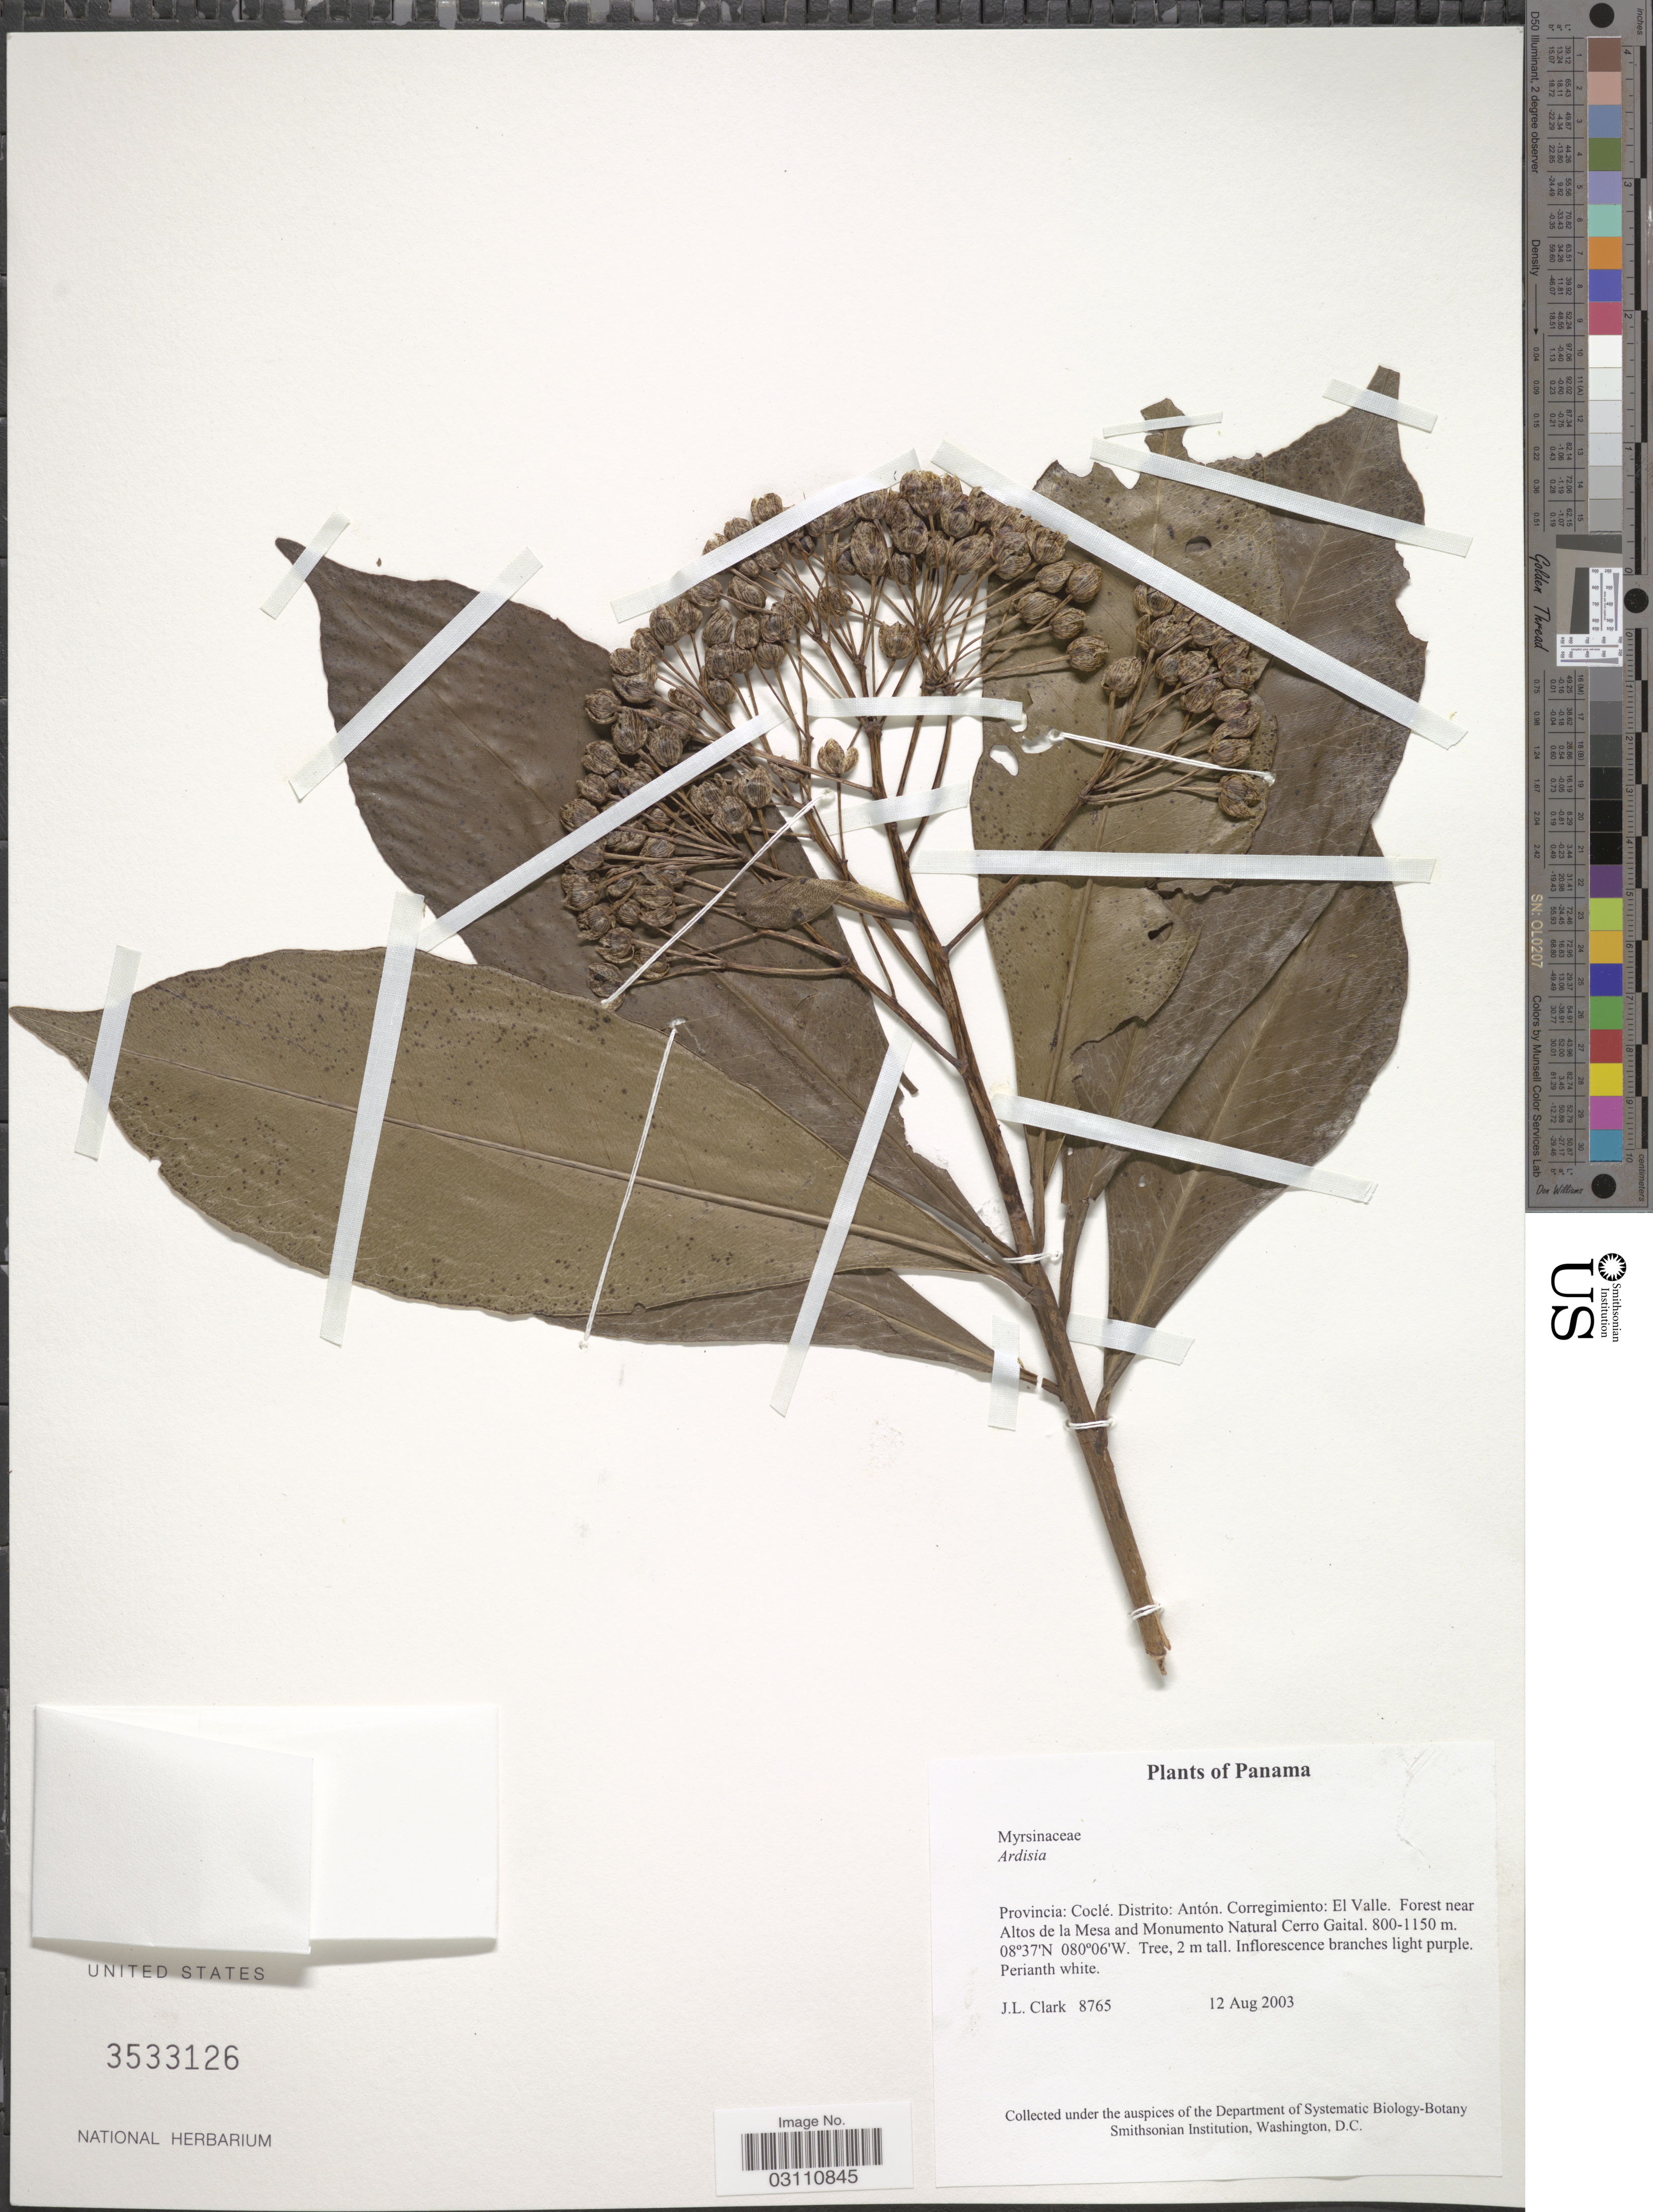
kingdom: Plantae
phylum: Tracheophyta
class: Magnoliopsida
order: Ericales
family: Primulaceae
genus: Ardisia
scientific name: Ardisia sp.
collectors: J. L. Clark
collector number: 8765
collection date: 2003-08-12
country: Panama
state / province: Coclé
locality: Distrito: Antón. Corregimiento: El Valle. Forest near Altos de la Mesa and Monumento Natural Cerro Gaital.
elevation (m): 800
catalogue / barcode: US 3533126